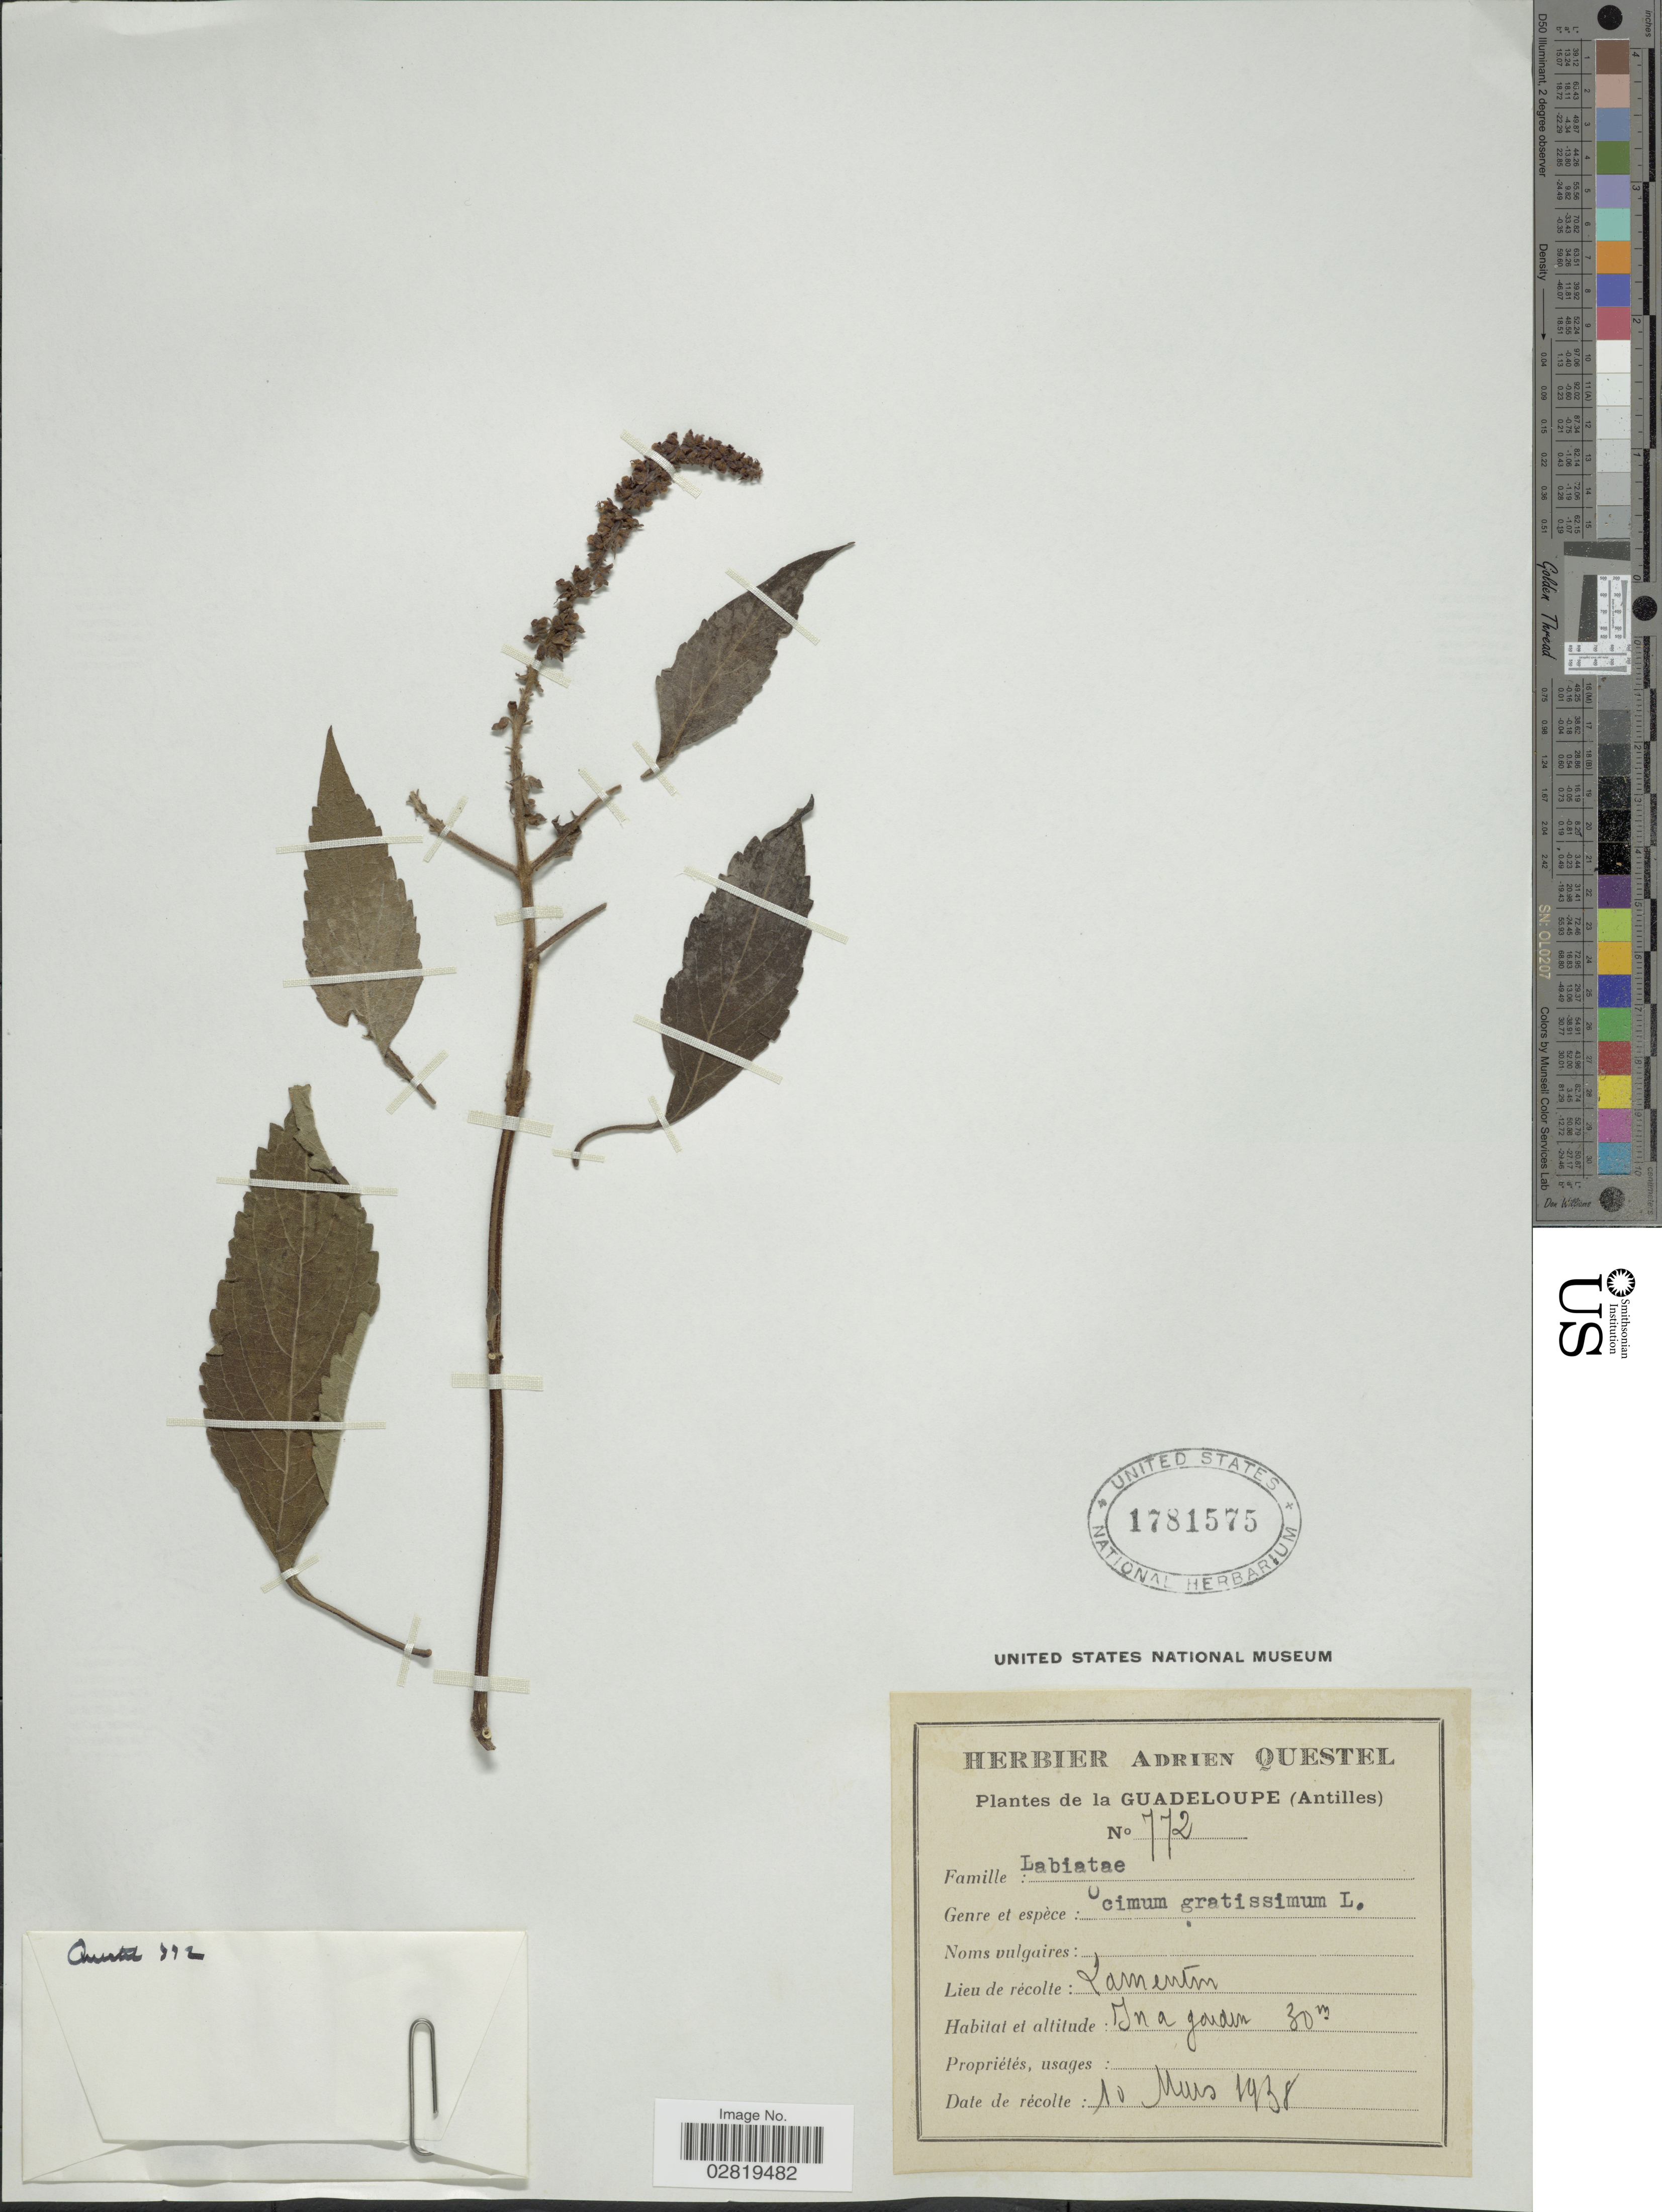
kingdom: Plantae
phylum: Tracheophyta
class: Magnoliopsida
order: Lamiales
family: Lamiaceae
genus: Ocimum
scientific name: Ocimum gratissimum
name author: L.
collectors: ex herb. A. Questal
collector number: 772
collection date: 1938-03-10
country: Guadeloupe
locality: Guadeloupe (Antilles). In a garden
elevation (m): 30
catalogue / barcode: US 1781575